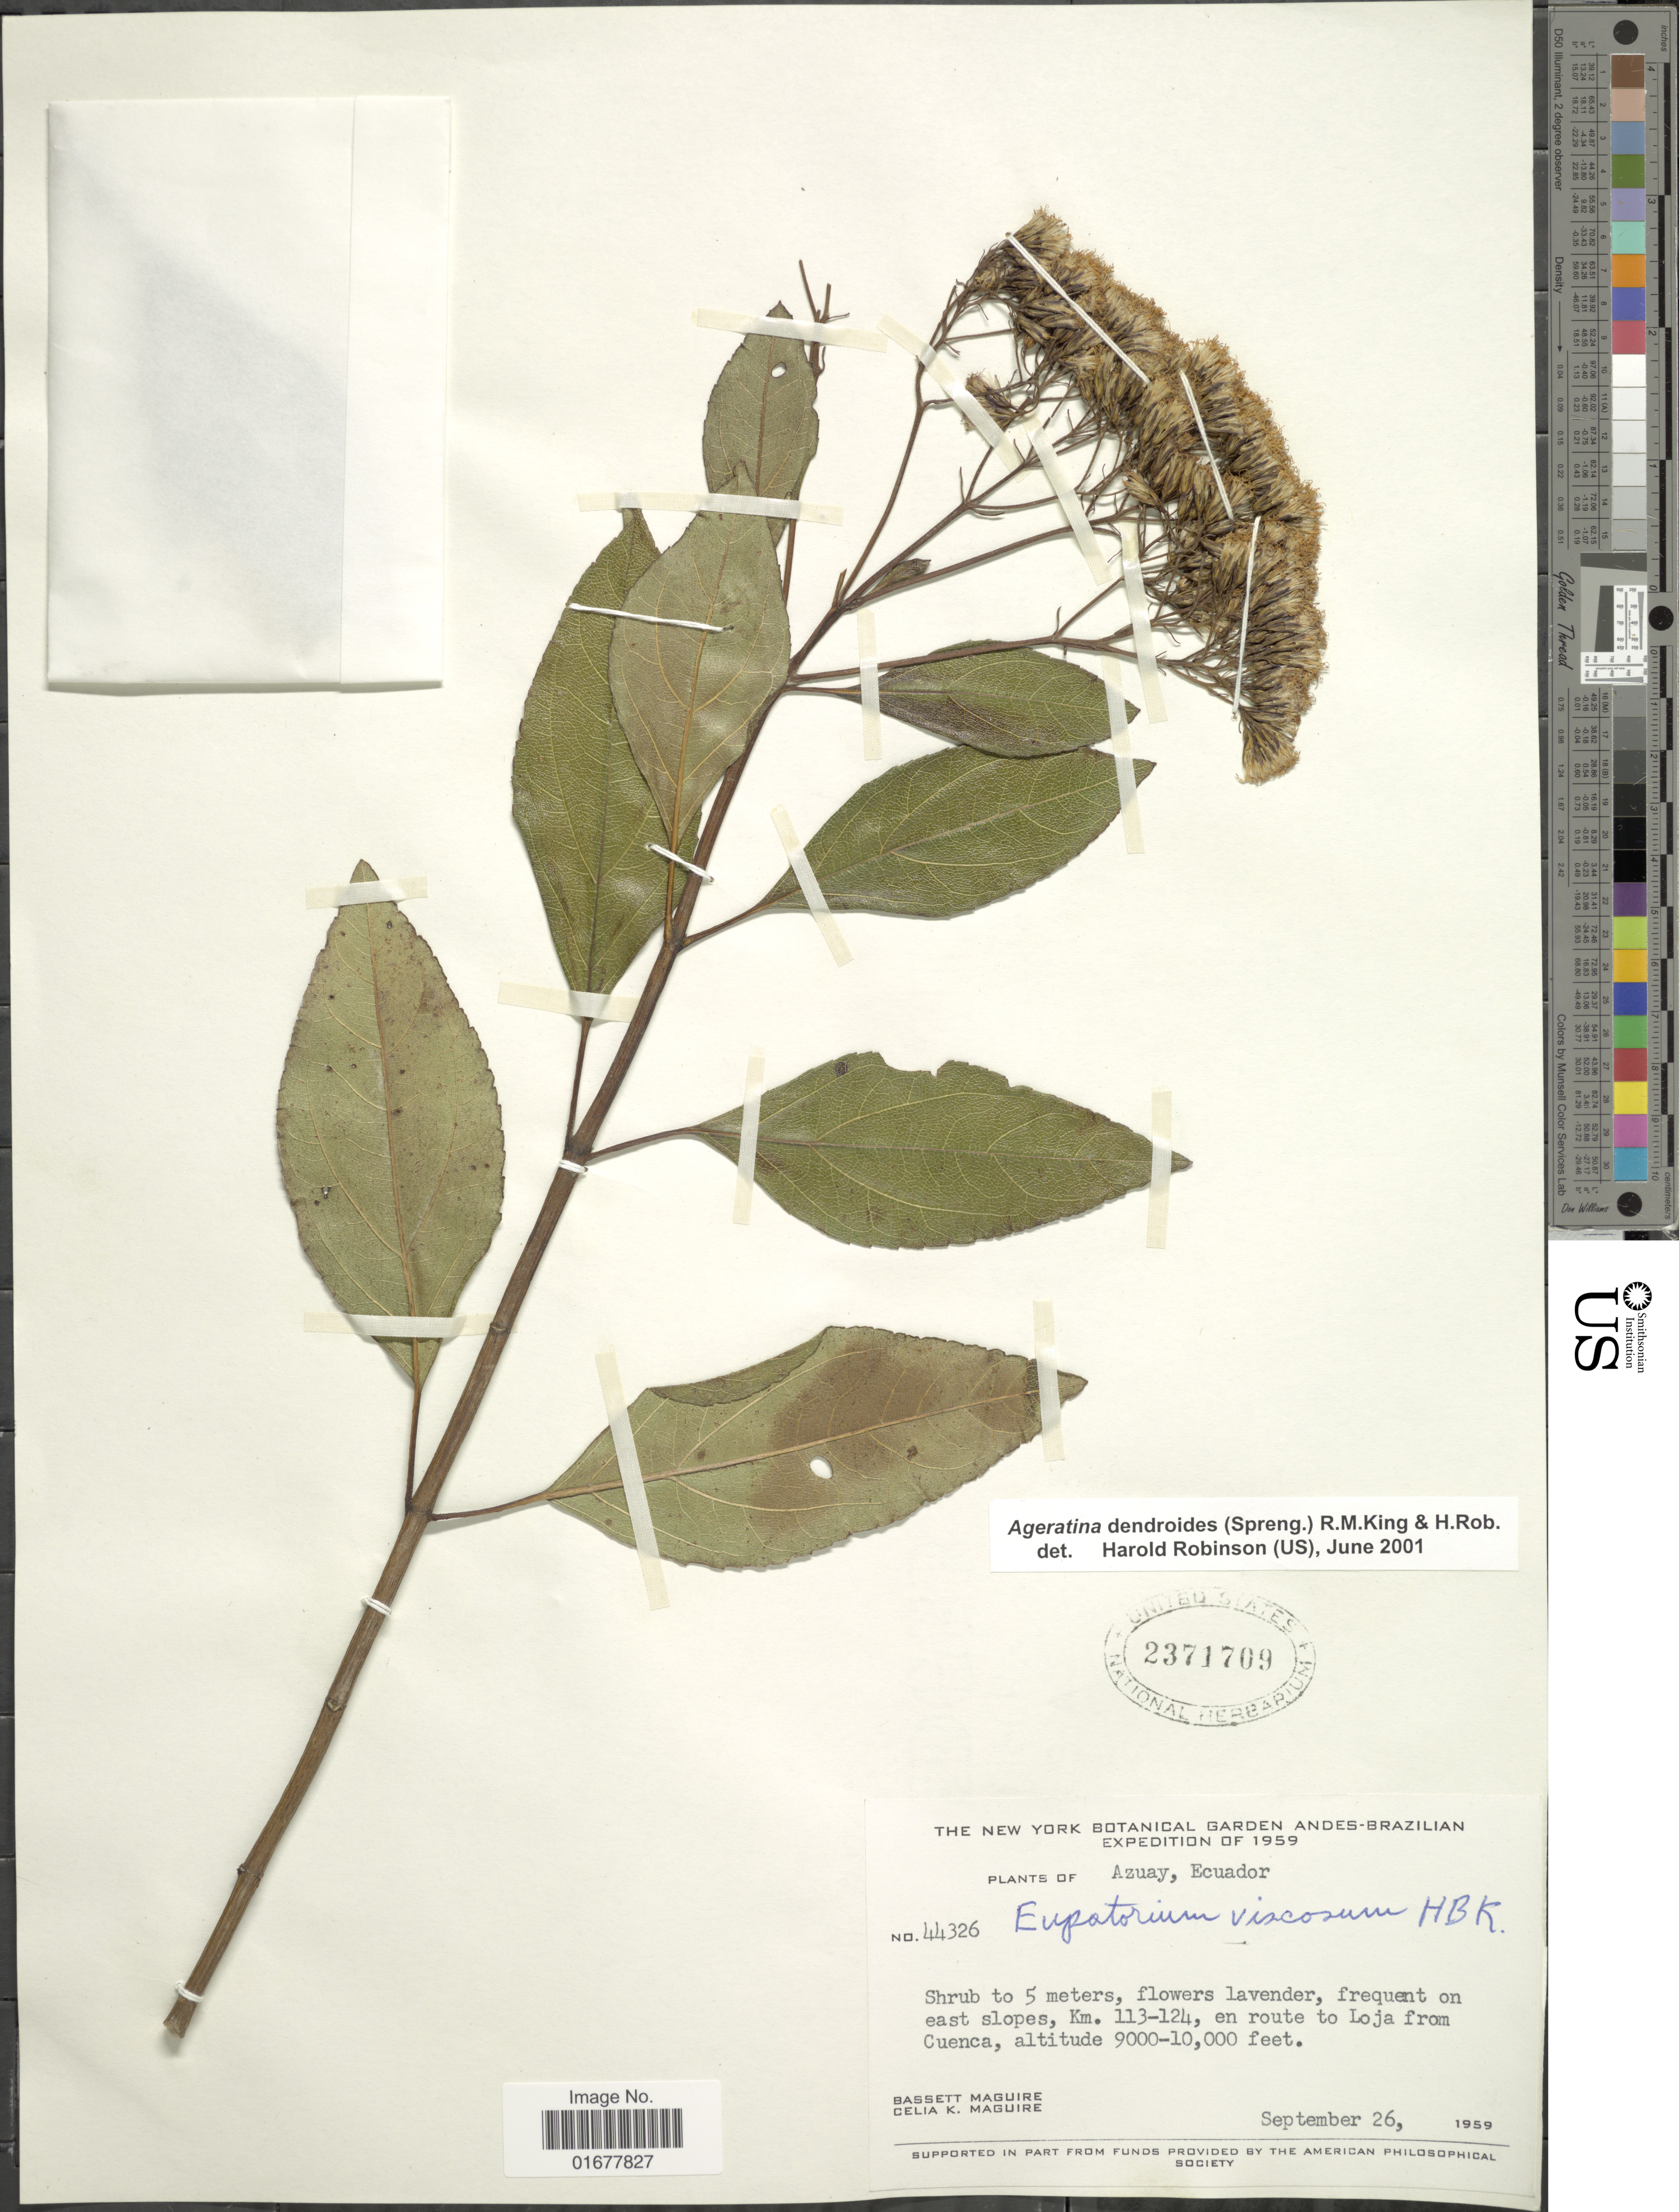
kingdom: Plantae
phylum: Tracheophyta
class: Magnoliopsida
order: Asterales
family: Asteraceae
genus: Ageratina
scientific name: Ageratina dendroides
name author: (Spreng.) R.M. King & H. Rob.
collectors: B. Maguire & C. K. Maguire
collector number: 44326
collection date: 1959-09-26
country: Ecuador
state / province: Azuay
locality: Frequent on east slopes, Km. 113-124, en route to Loja from Cuenca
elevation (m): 2743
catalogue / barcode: US 2371709